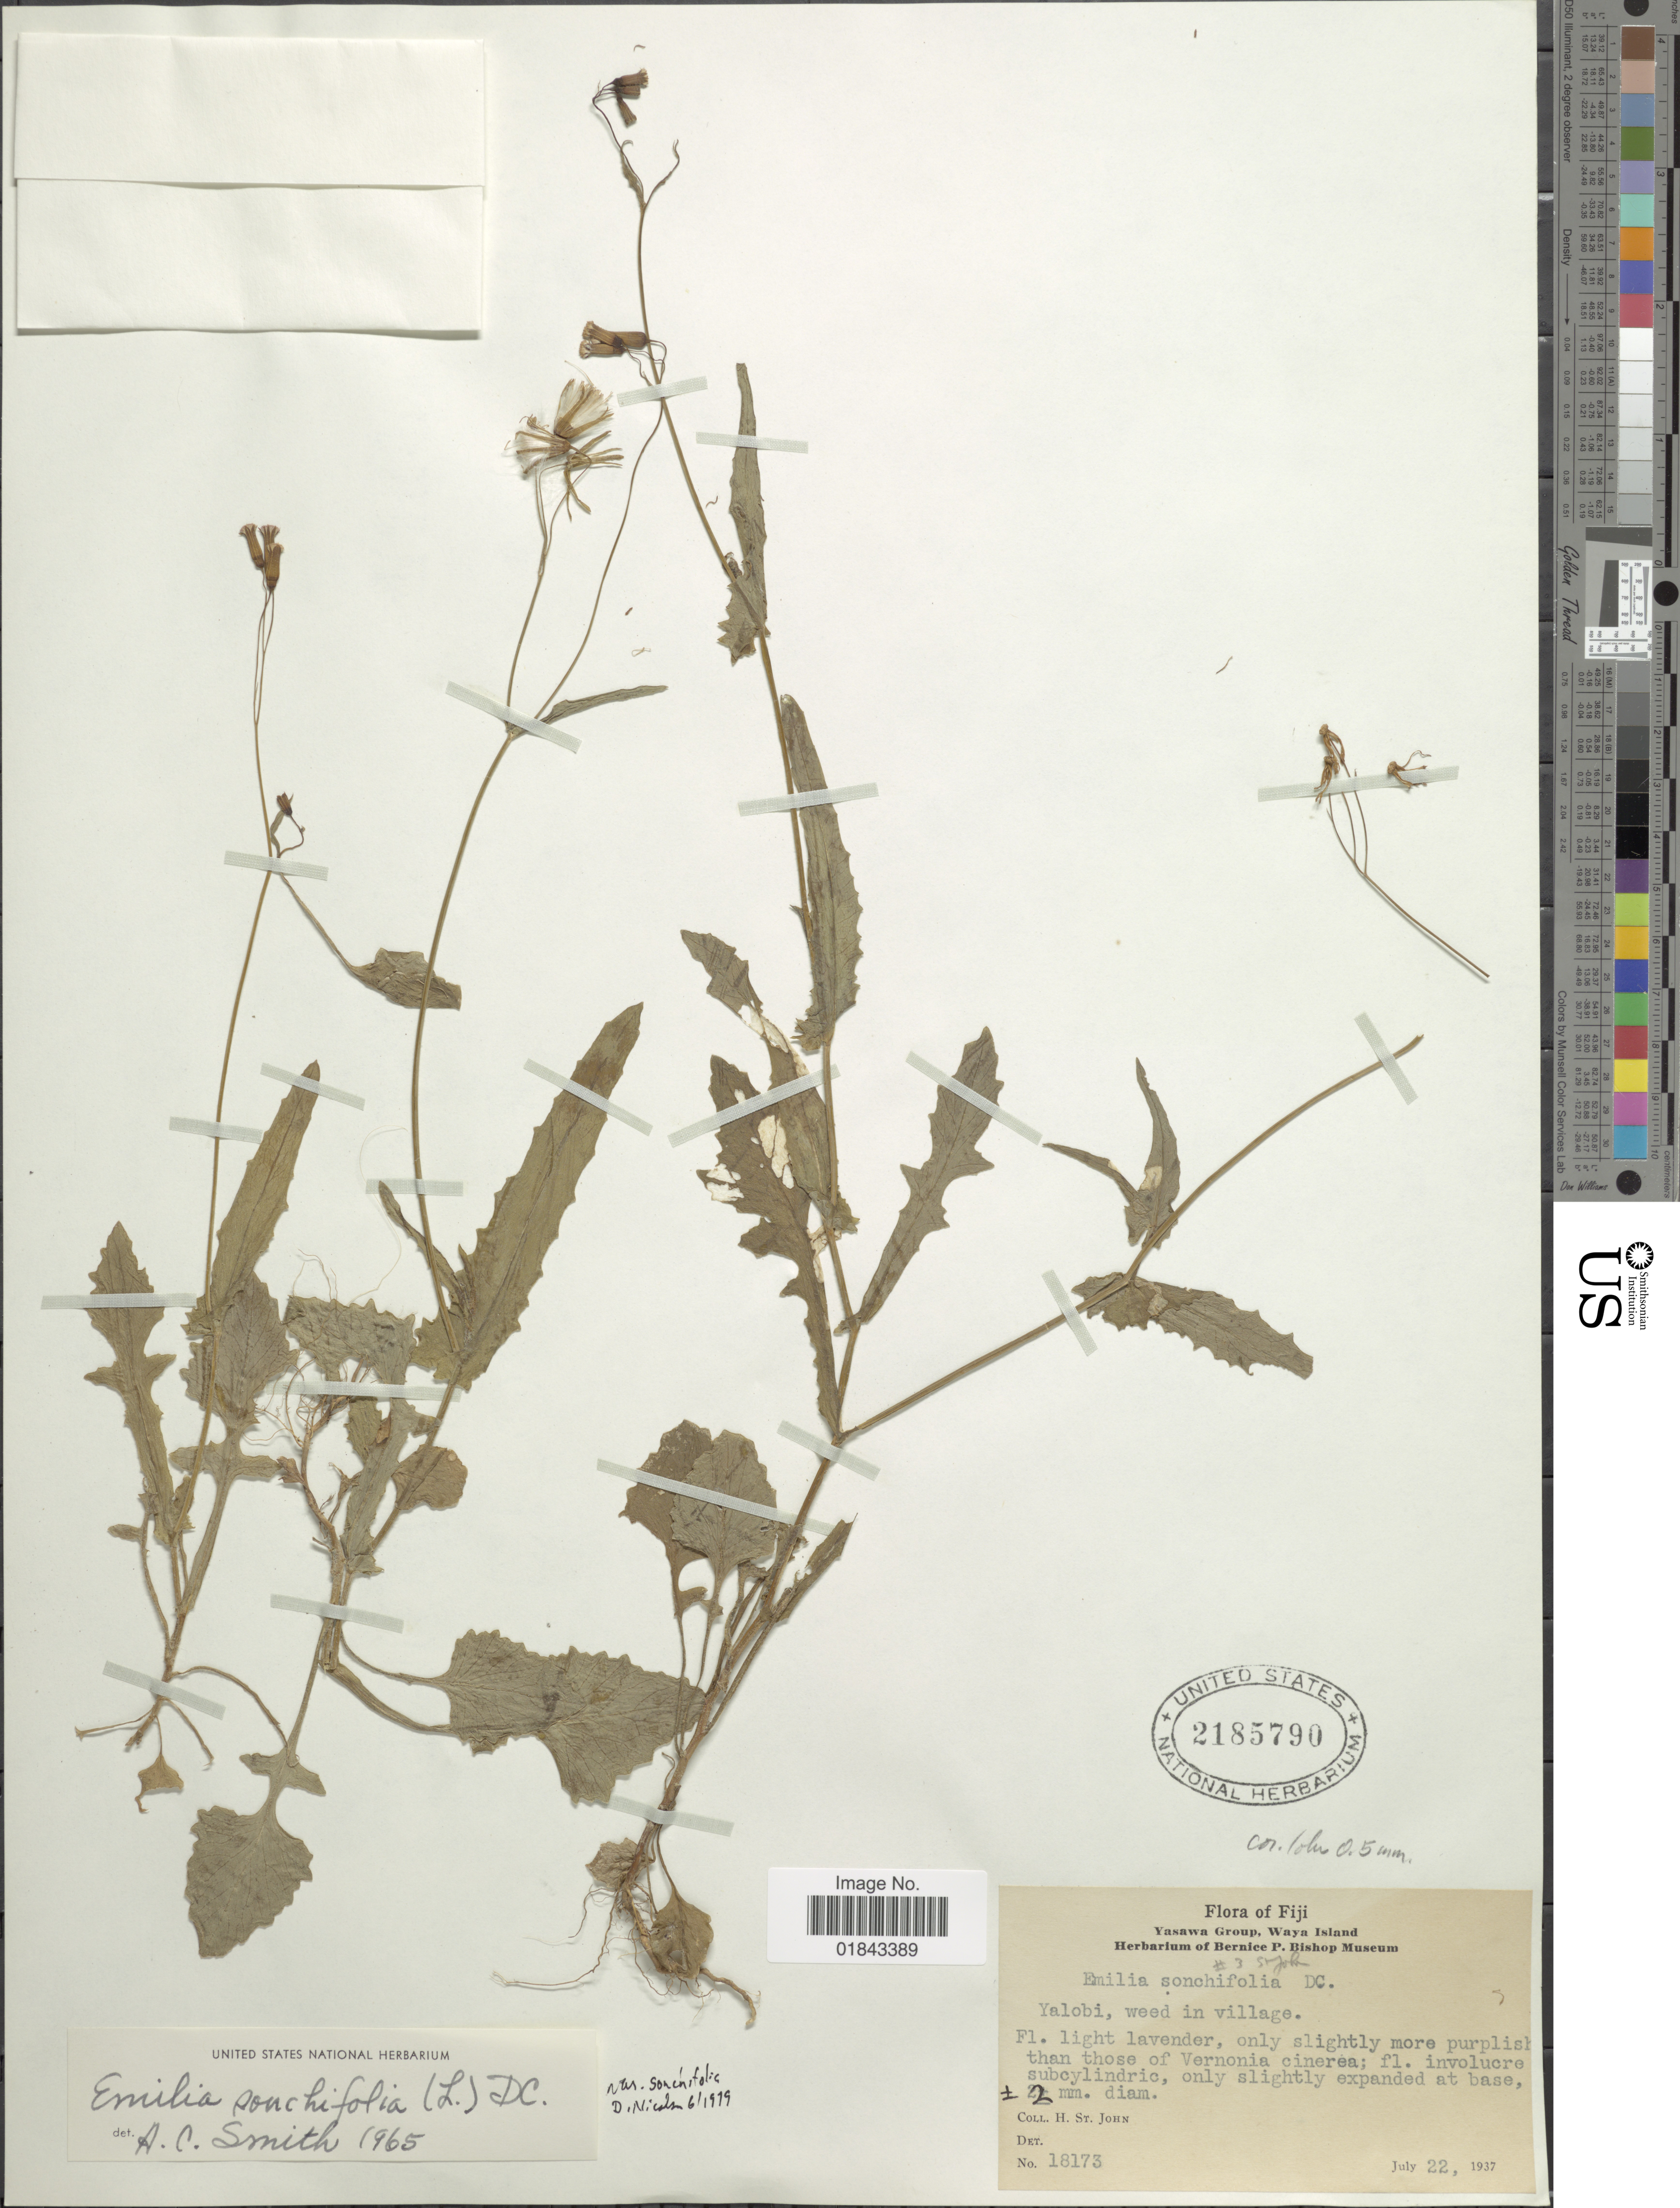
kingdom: Plantae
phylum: Tracheophyta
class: Magnoliopsida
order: Asterales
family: Asteraceae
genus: Emilia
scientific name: Emilia sonchifolia var. sonchifolia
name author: (L.) DC.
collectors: H. St. John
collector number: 18173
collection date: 1937-07-22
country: Fiji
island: Waya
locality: Yasawa Group, Waya Island, Yalobi, weed in village.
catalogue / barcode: US 2185790